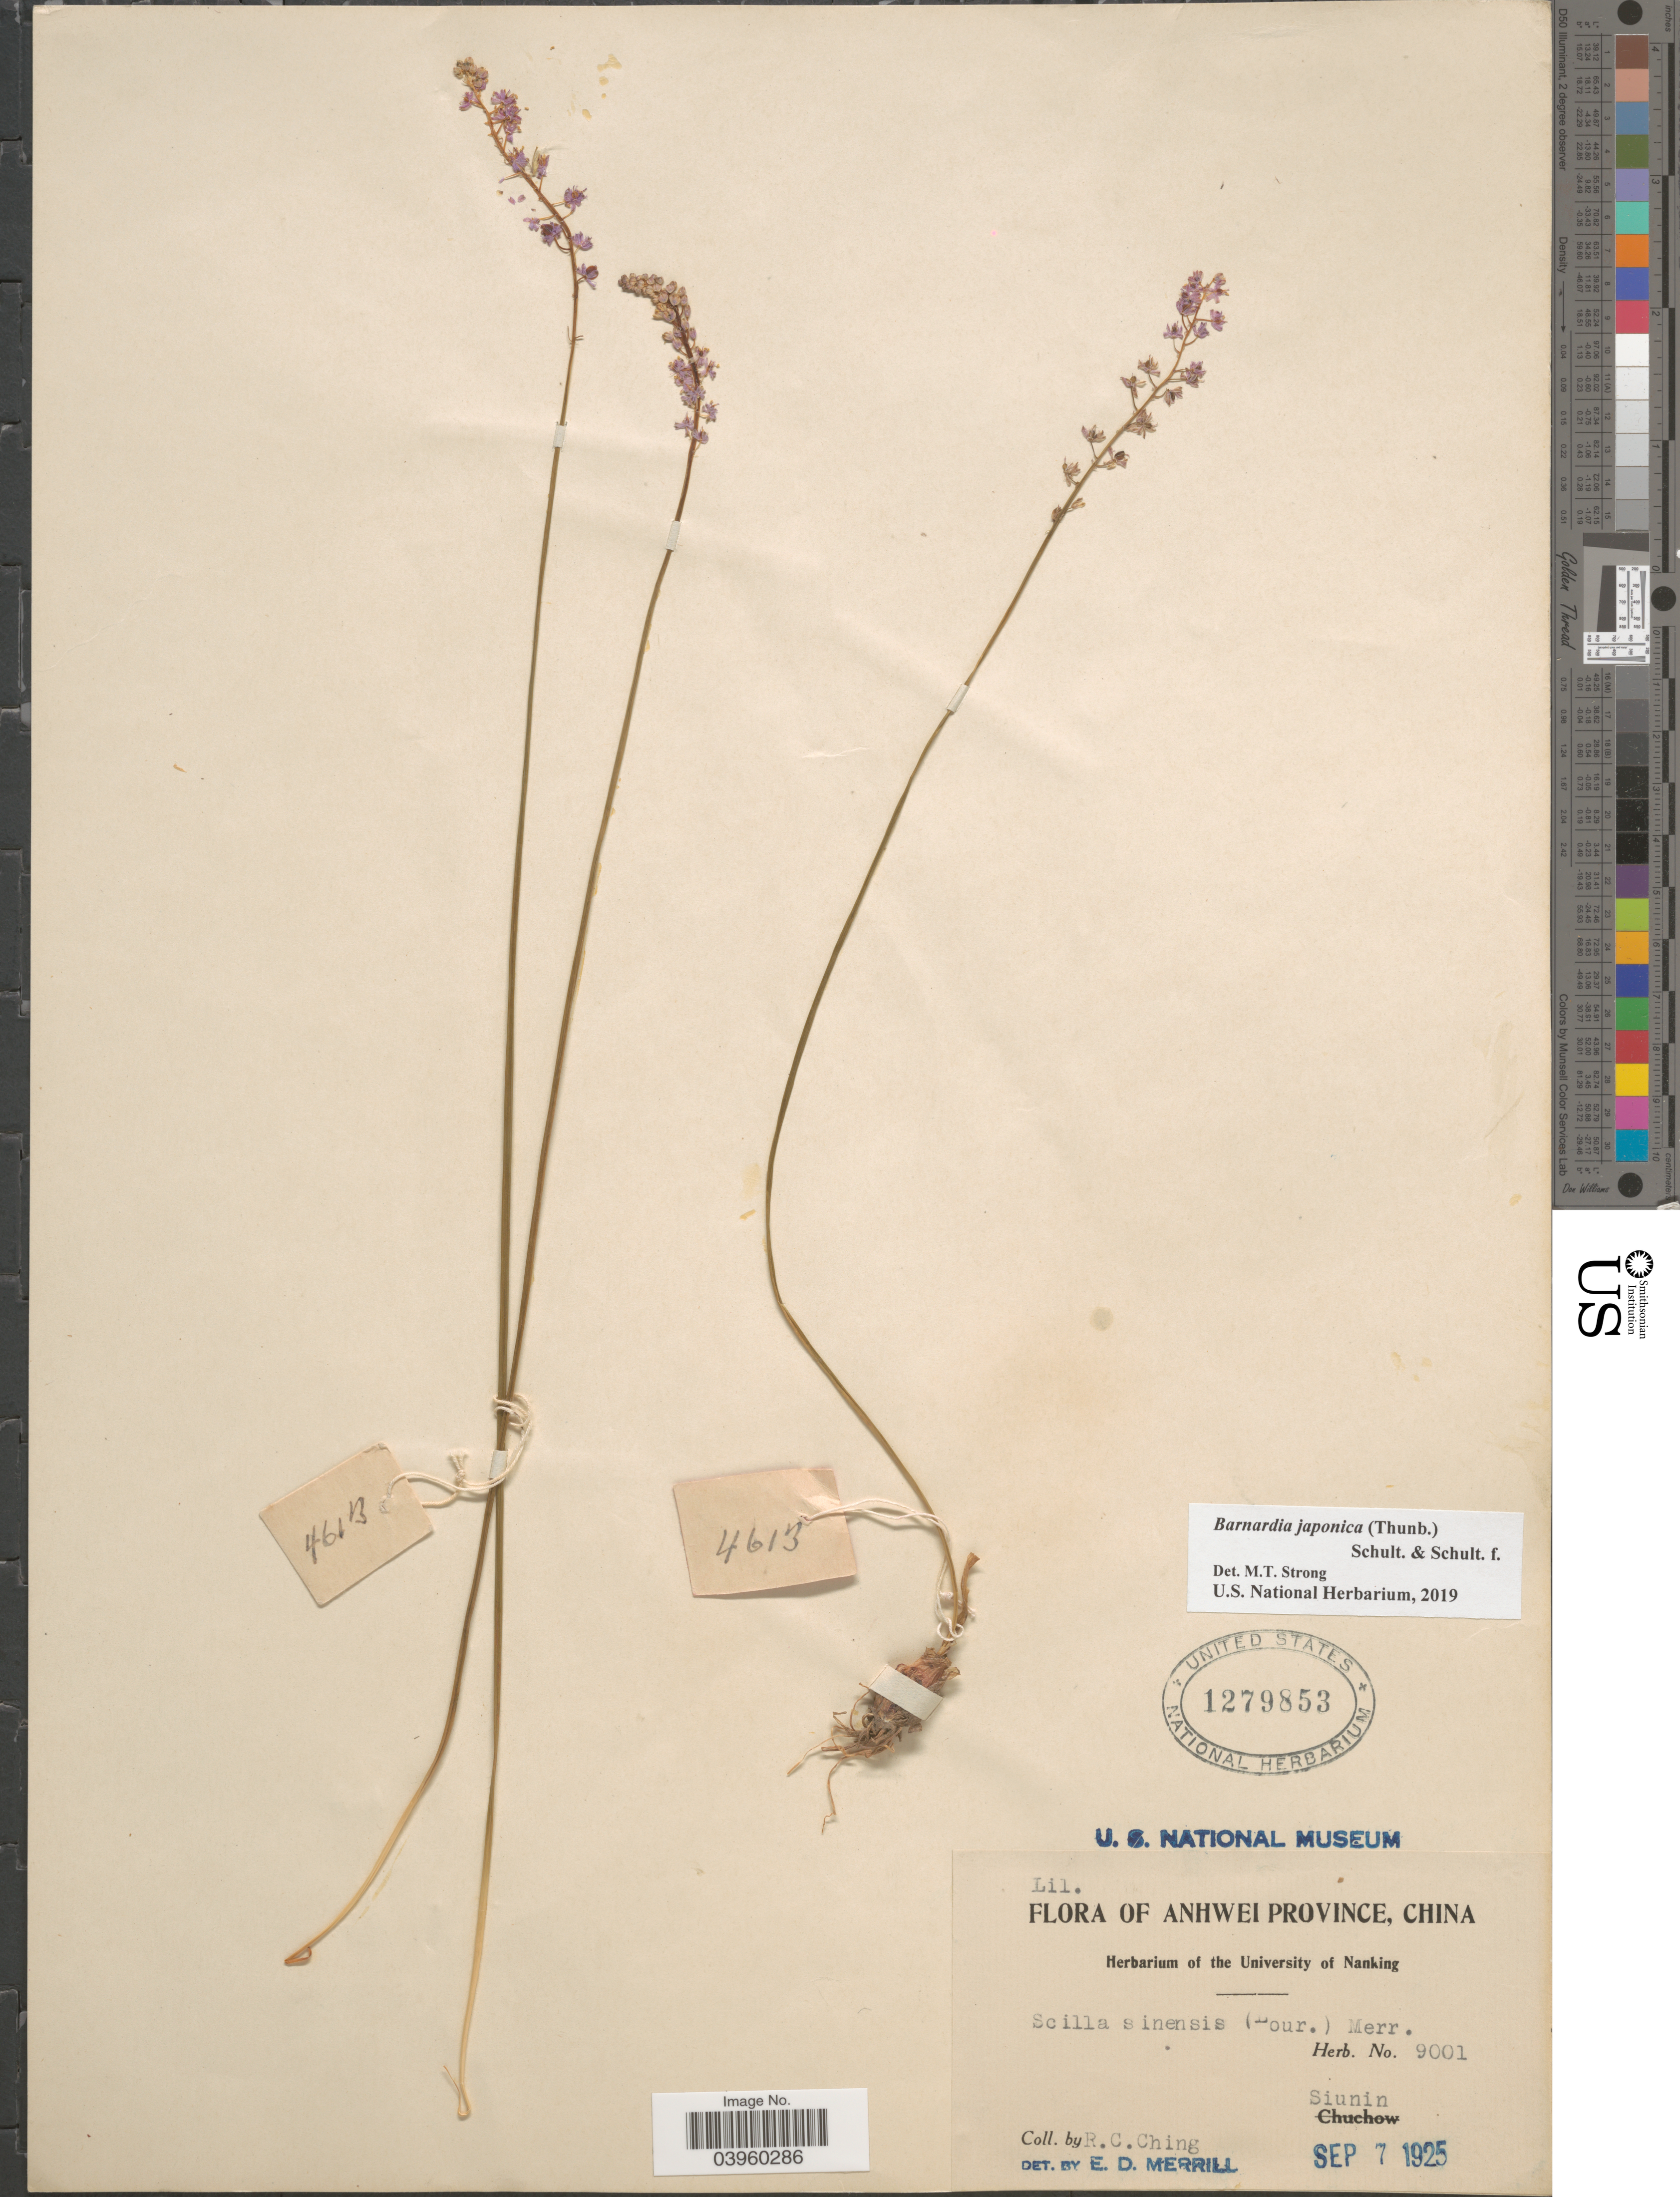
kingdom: Plantae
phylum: Tracheophyta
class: Liliopsida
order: Asparagales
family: Asparagaceae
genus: Barnardia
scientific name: Barnardia japonica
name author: (Thunb.) Schult. & Schult. f.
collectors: R. C. Ching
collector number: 9001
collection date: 1925-09-07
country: China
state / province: Anhui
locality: Anhwei Province. Siunin.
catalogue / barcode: US 1279853